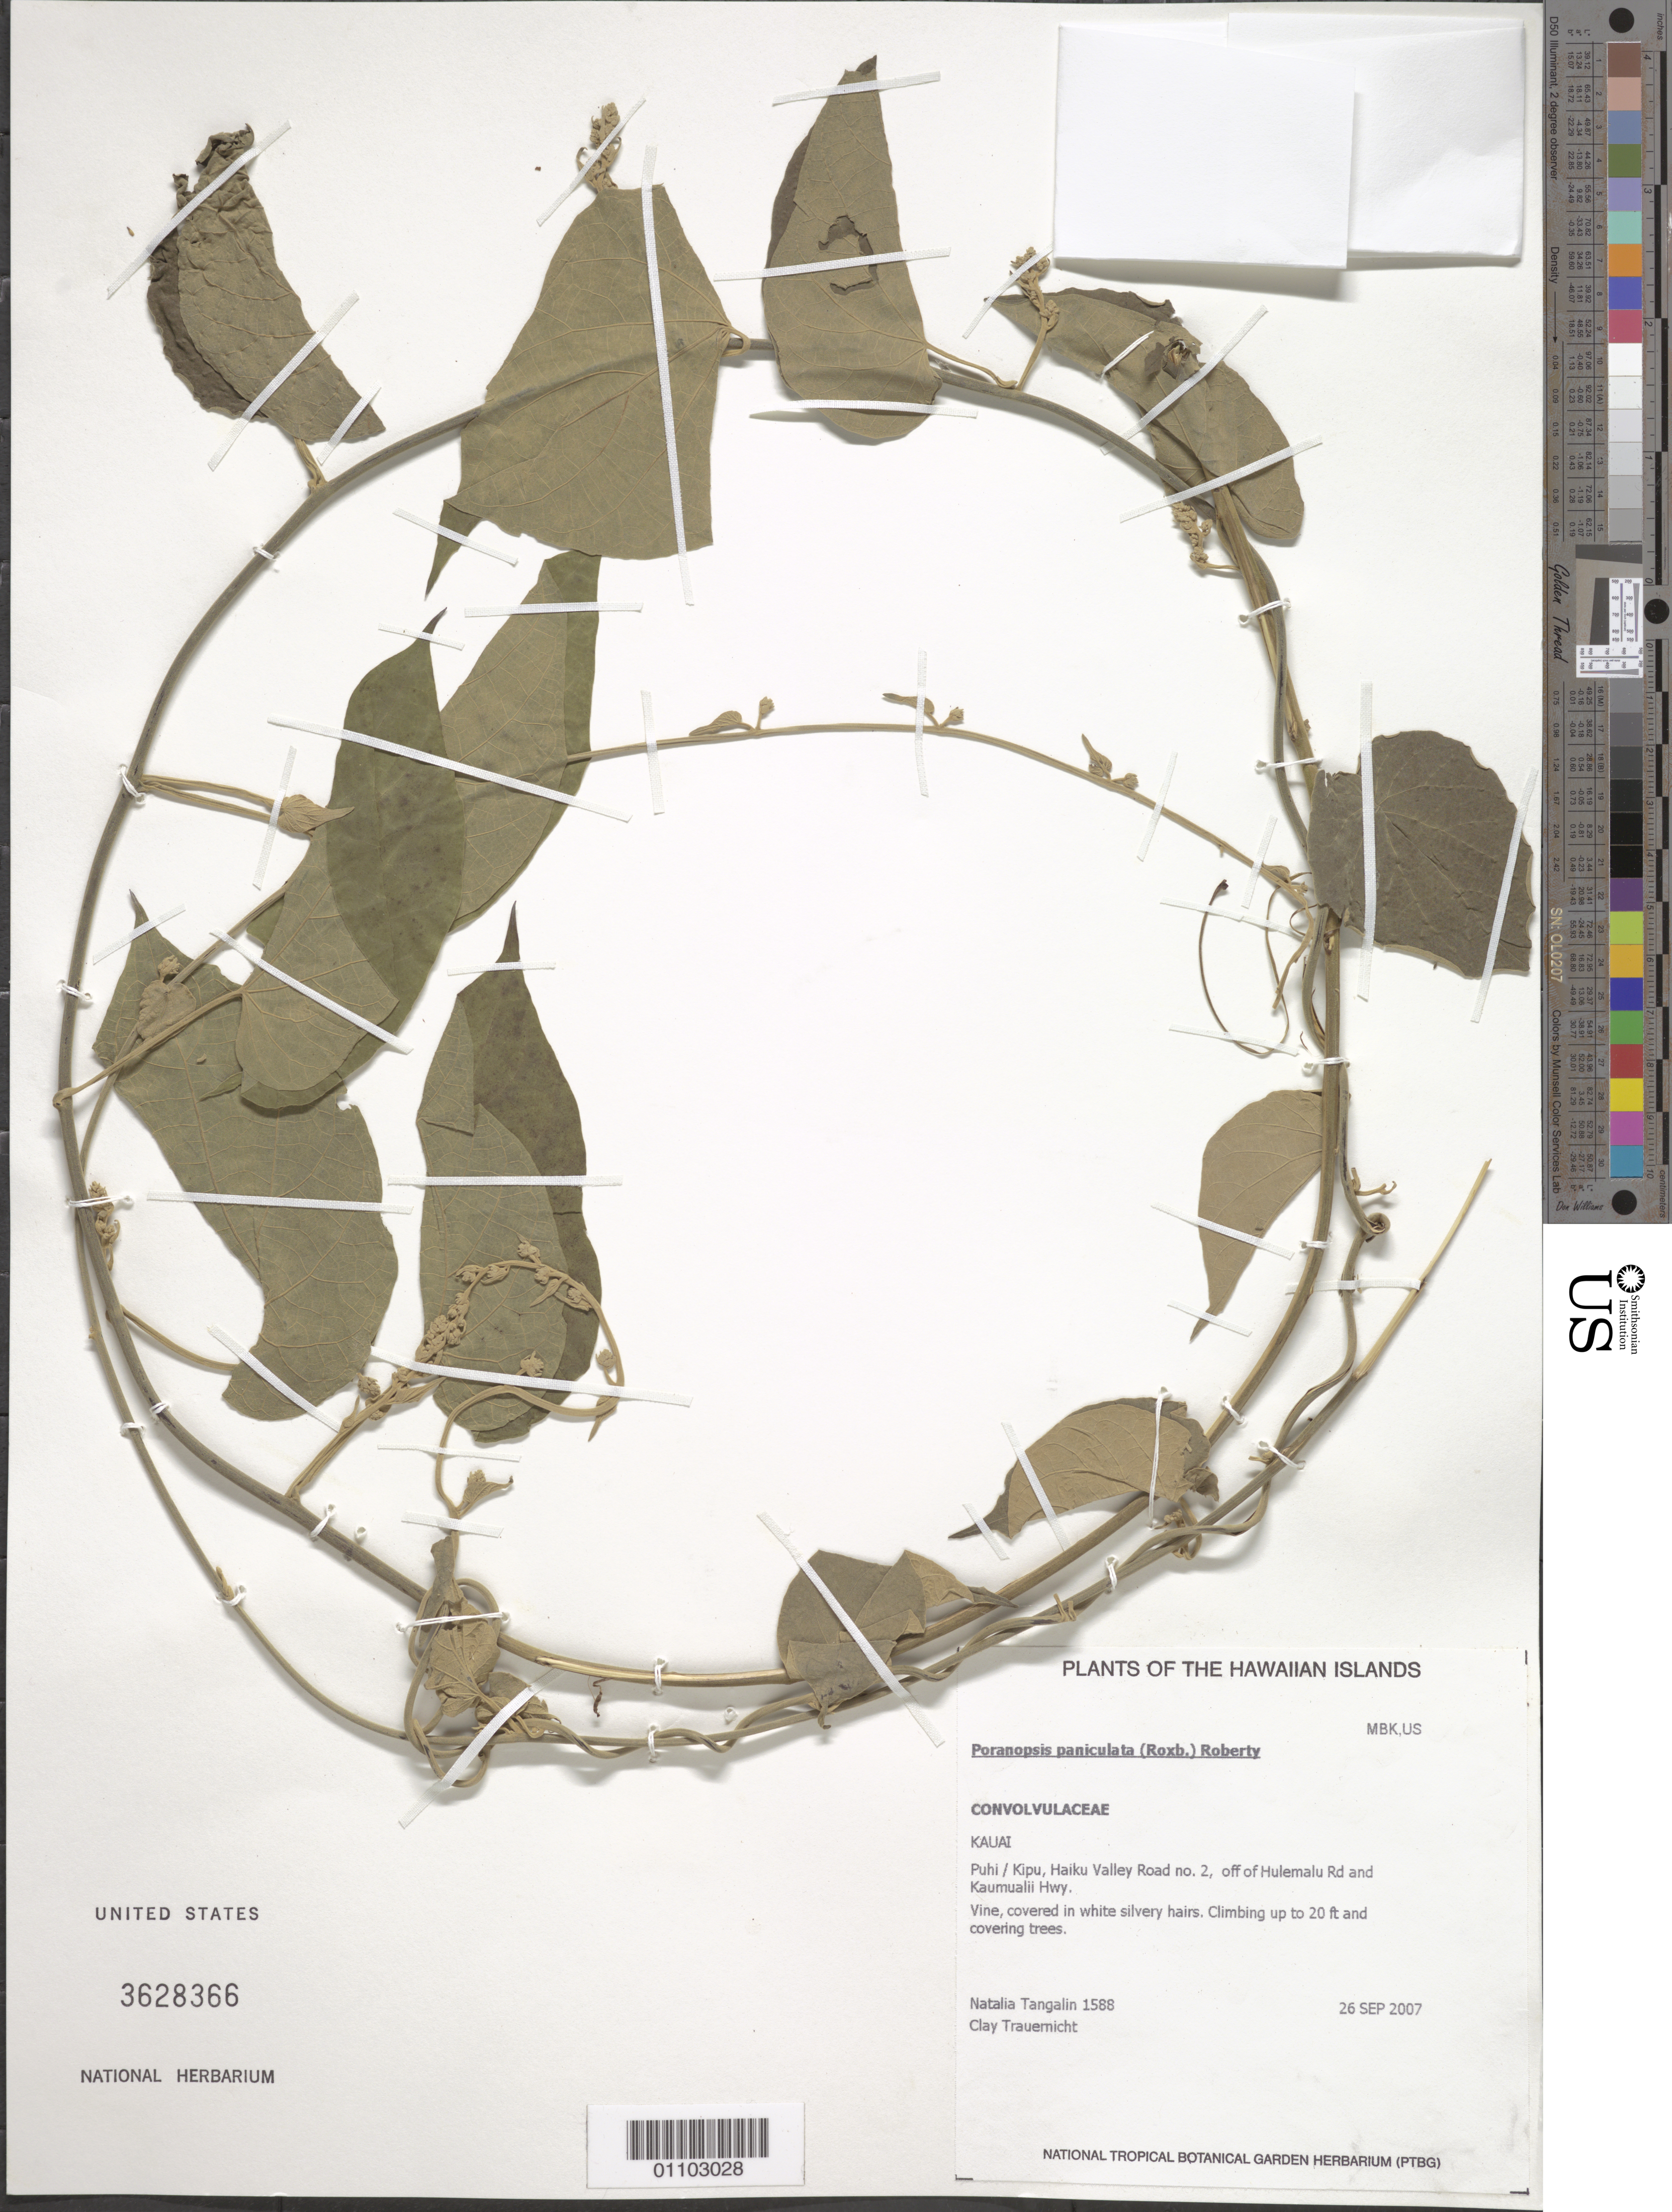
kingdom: Plantae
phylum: Tracheophyta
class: Magnoliopsida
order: Solanales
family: Convolvulaceae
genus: Poranopsis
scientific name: Poranopsis paniculata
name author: (Roxb.) Roberty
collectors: N. Tangalin & C. Trauernicht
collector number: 1588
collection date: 2007-09-26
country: United States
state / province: Hawaii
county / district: Kauai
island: Kaua'i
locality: Kauai, Puhi/Kipu, Haiku Valley Road no. 2, off of Hulemalu Rd and Kaumualii Hwy.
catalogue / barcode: US 3628366